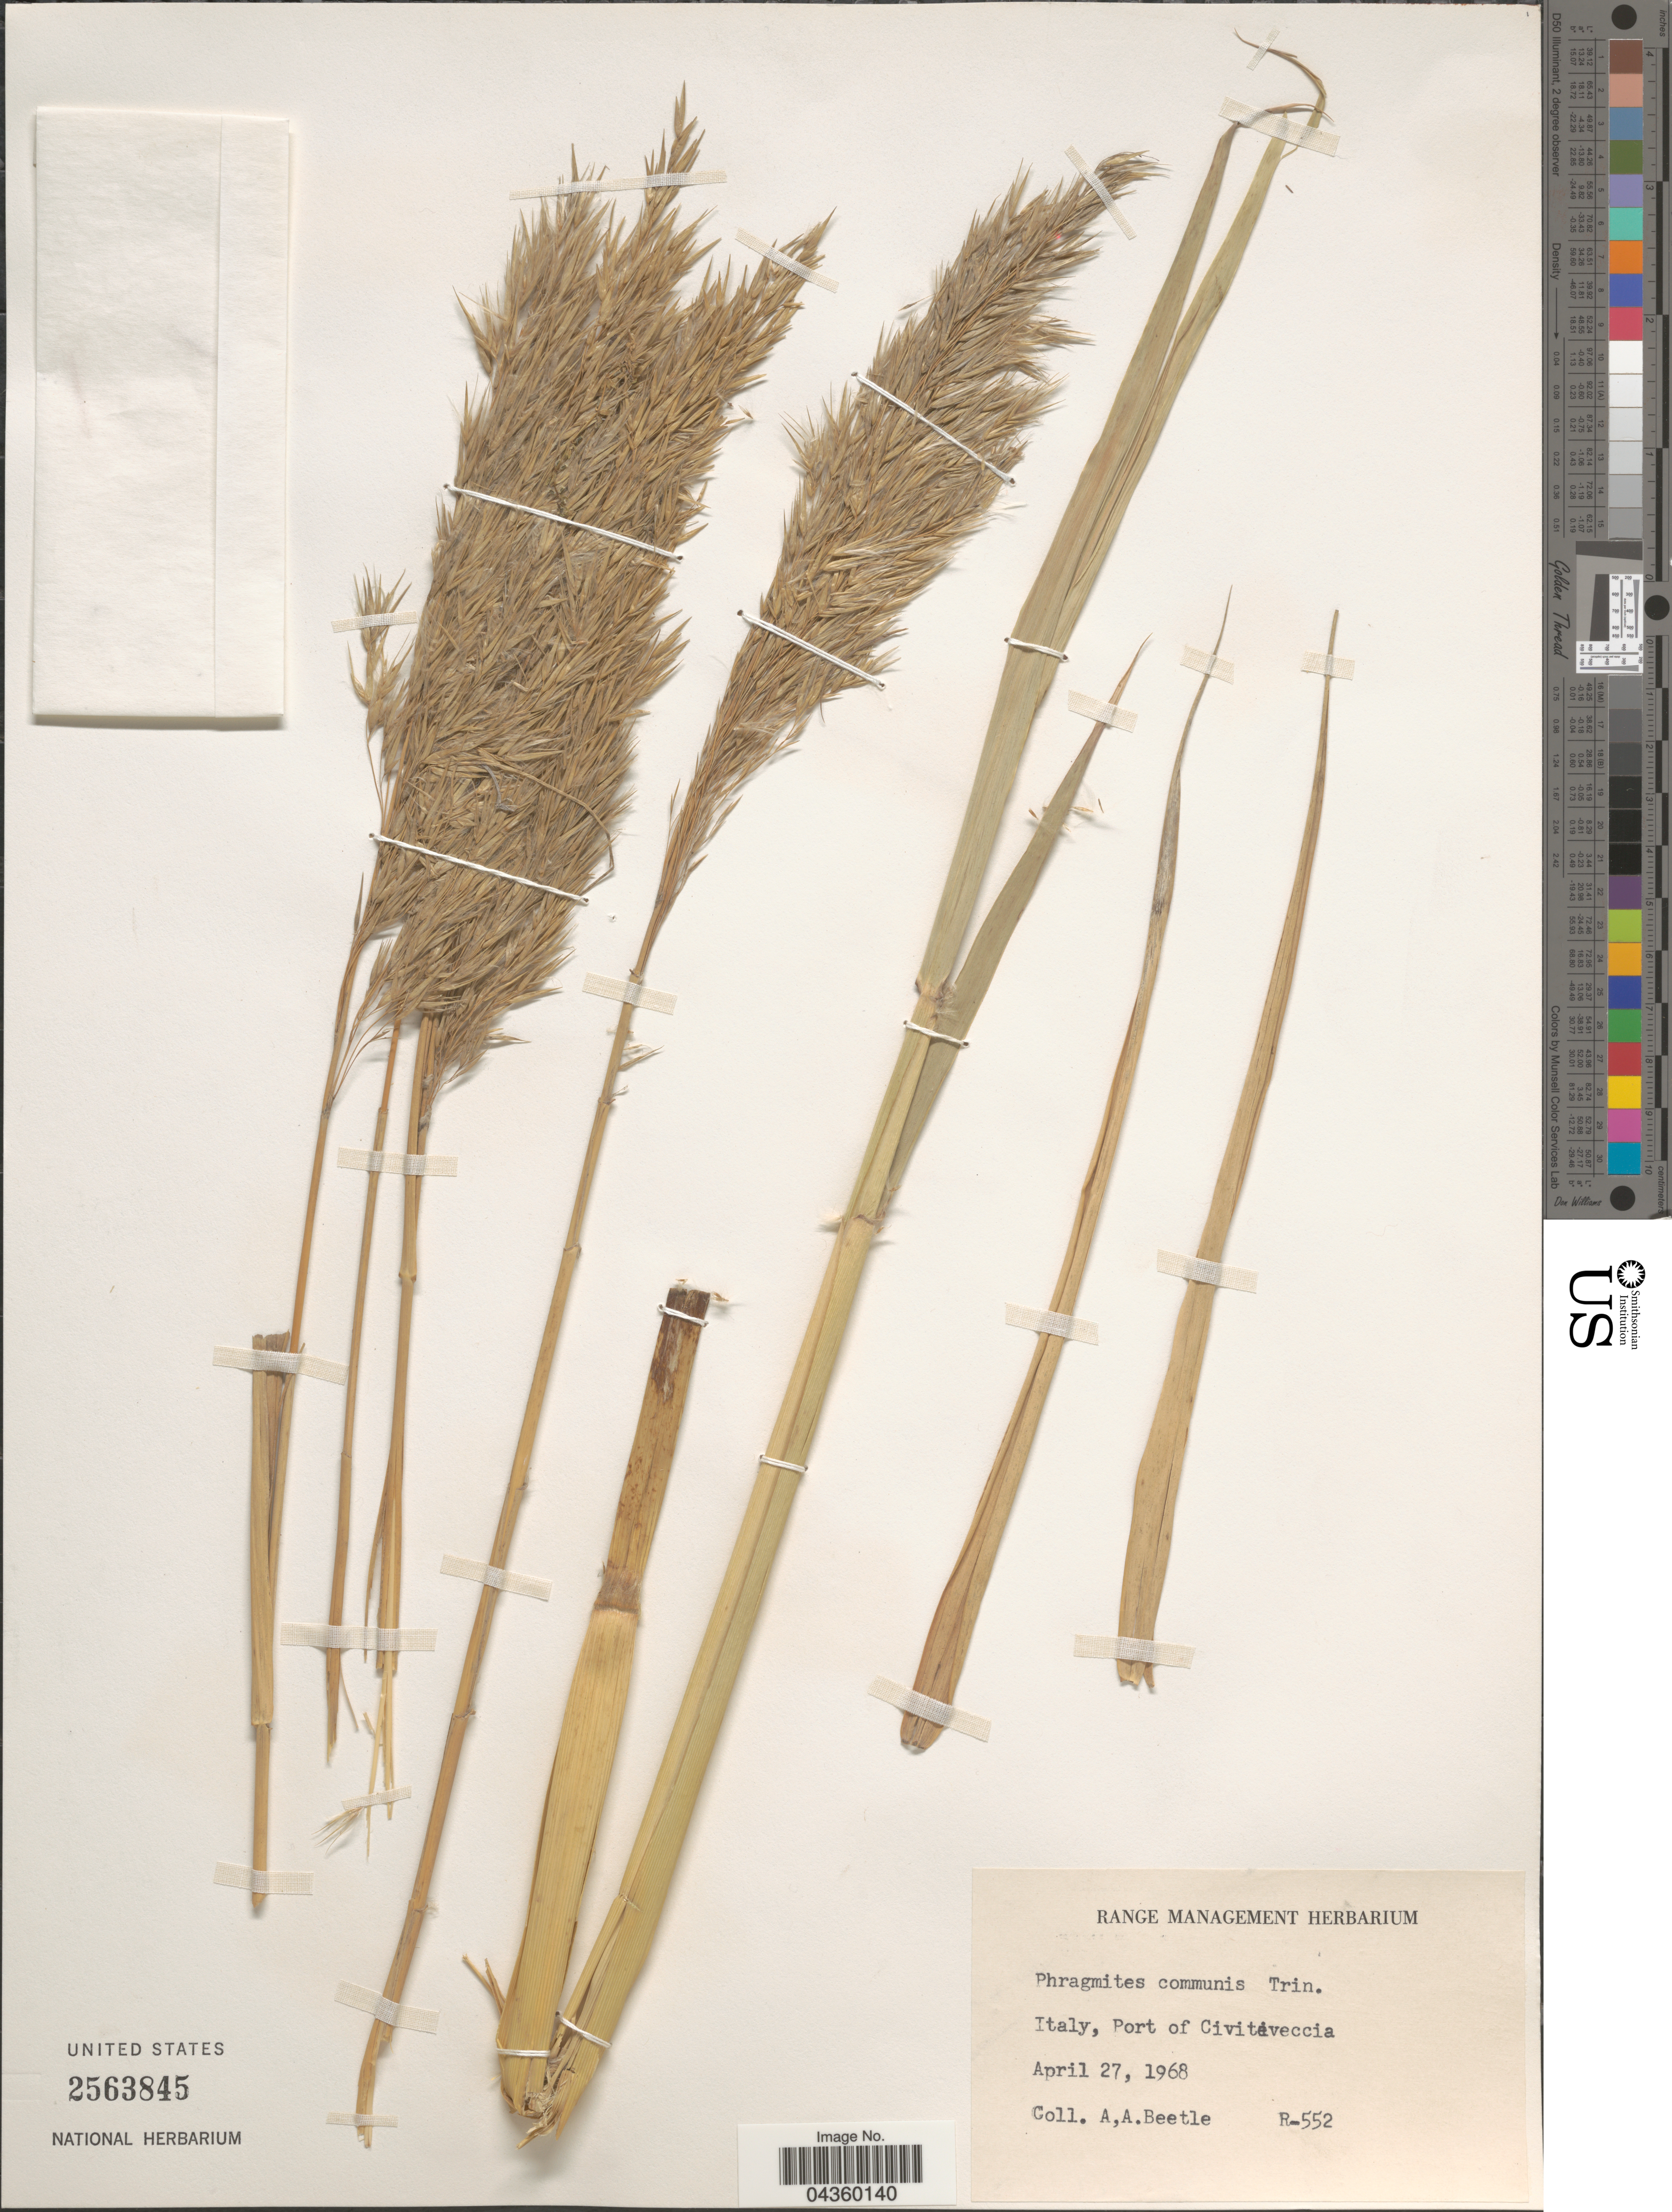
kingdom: Plantae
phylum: Tracheophyta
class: Liliopsida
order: Poales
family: Poaceae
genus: Phragmites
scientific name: Phragmites australis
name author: (Cav.) Trin. ex Steud.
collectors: A. A. Beetle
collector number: R-552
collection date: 1968-04-27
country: Italy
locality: Port of Civitiveccia [interpreted].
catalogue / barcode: US 2563845